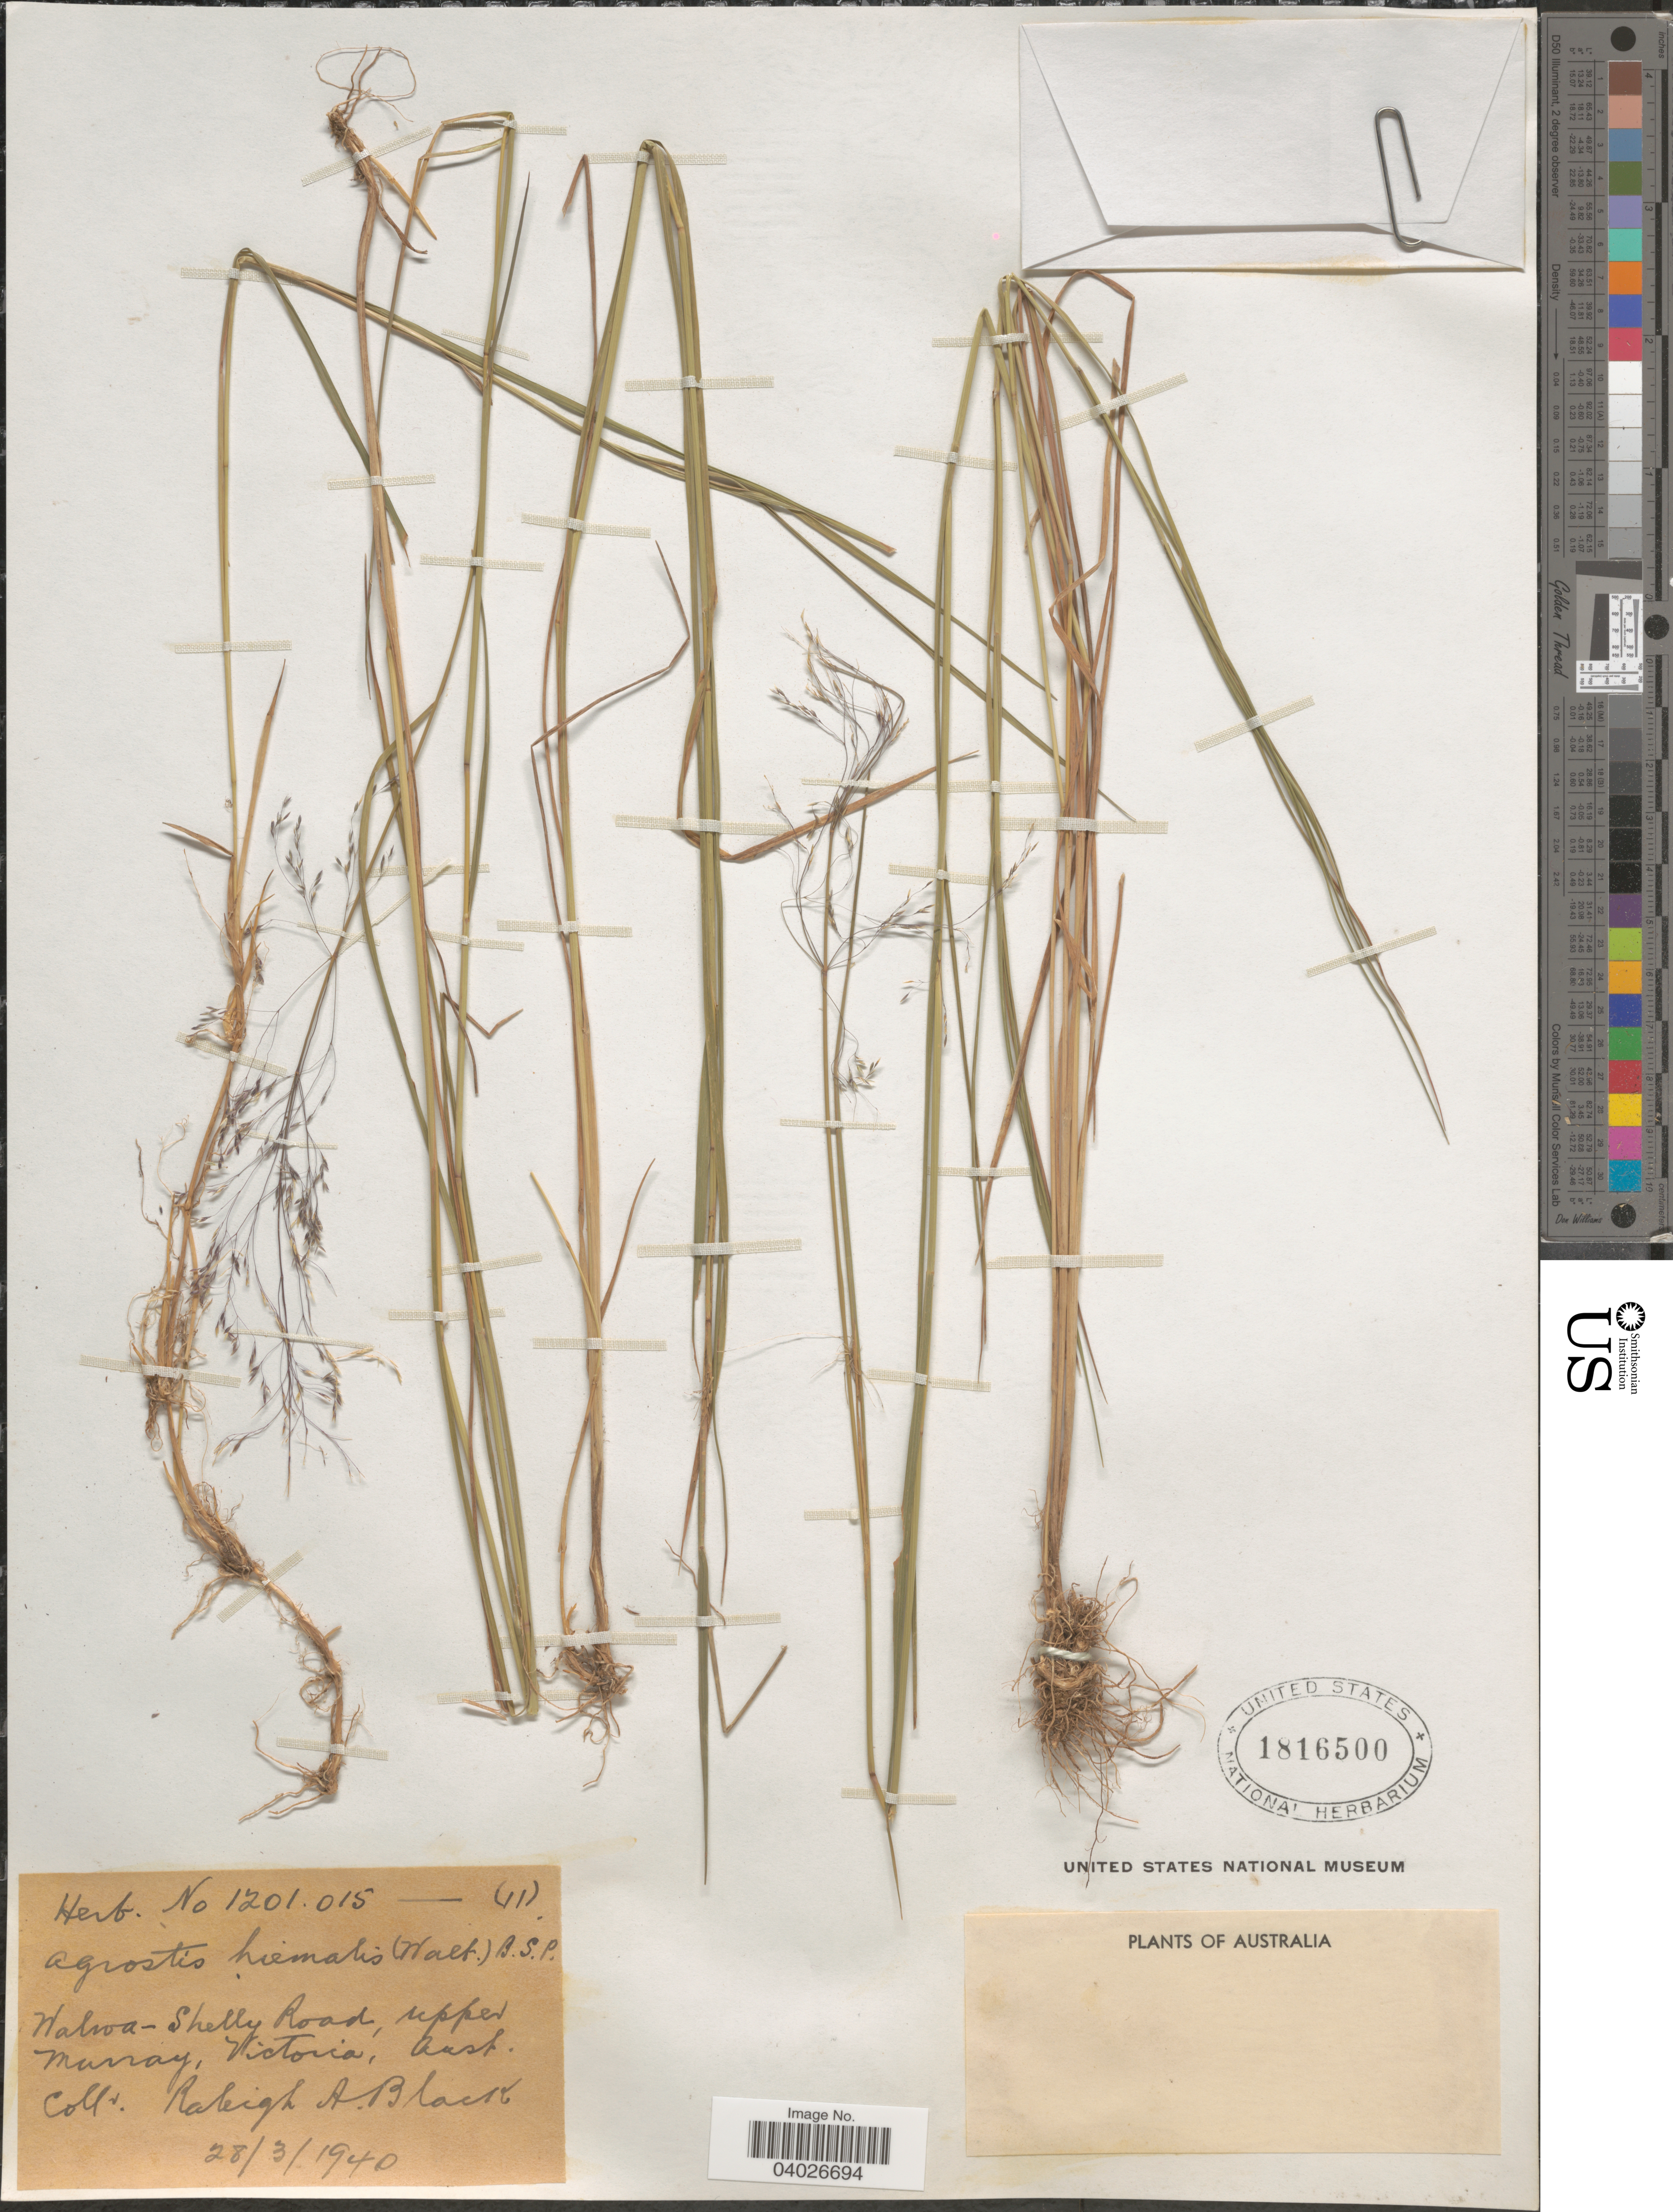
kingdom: Plantae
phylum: Tracheophyta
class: Liliopsida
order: Poales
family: Poaceae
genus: Agrostis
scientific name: Agrostis hyemalis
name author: (Walter) Britton et al.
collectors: R. A. Black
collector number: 1201015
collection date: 1940-03-28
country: Australia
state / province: Victoria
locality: Walwa- Shelly Road, upper Murray, Victoria.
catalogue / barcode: US 1816500